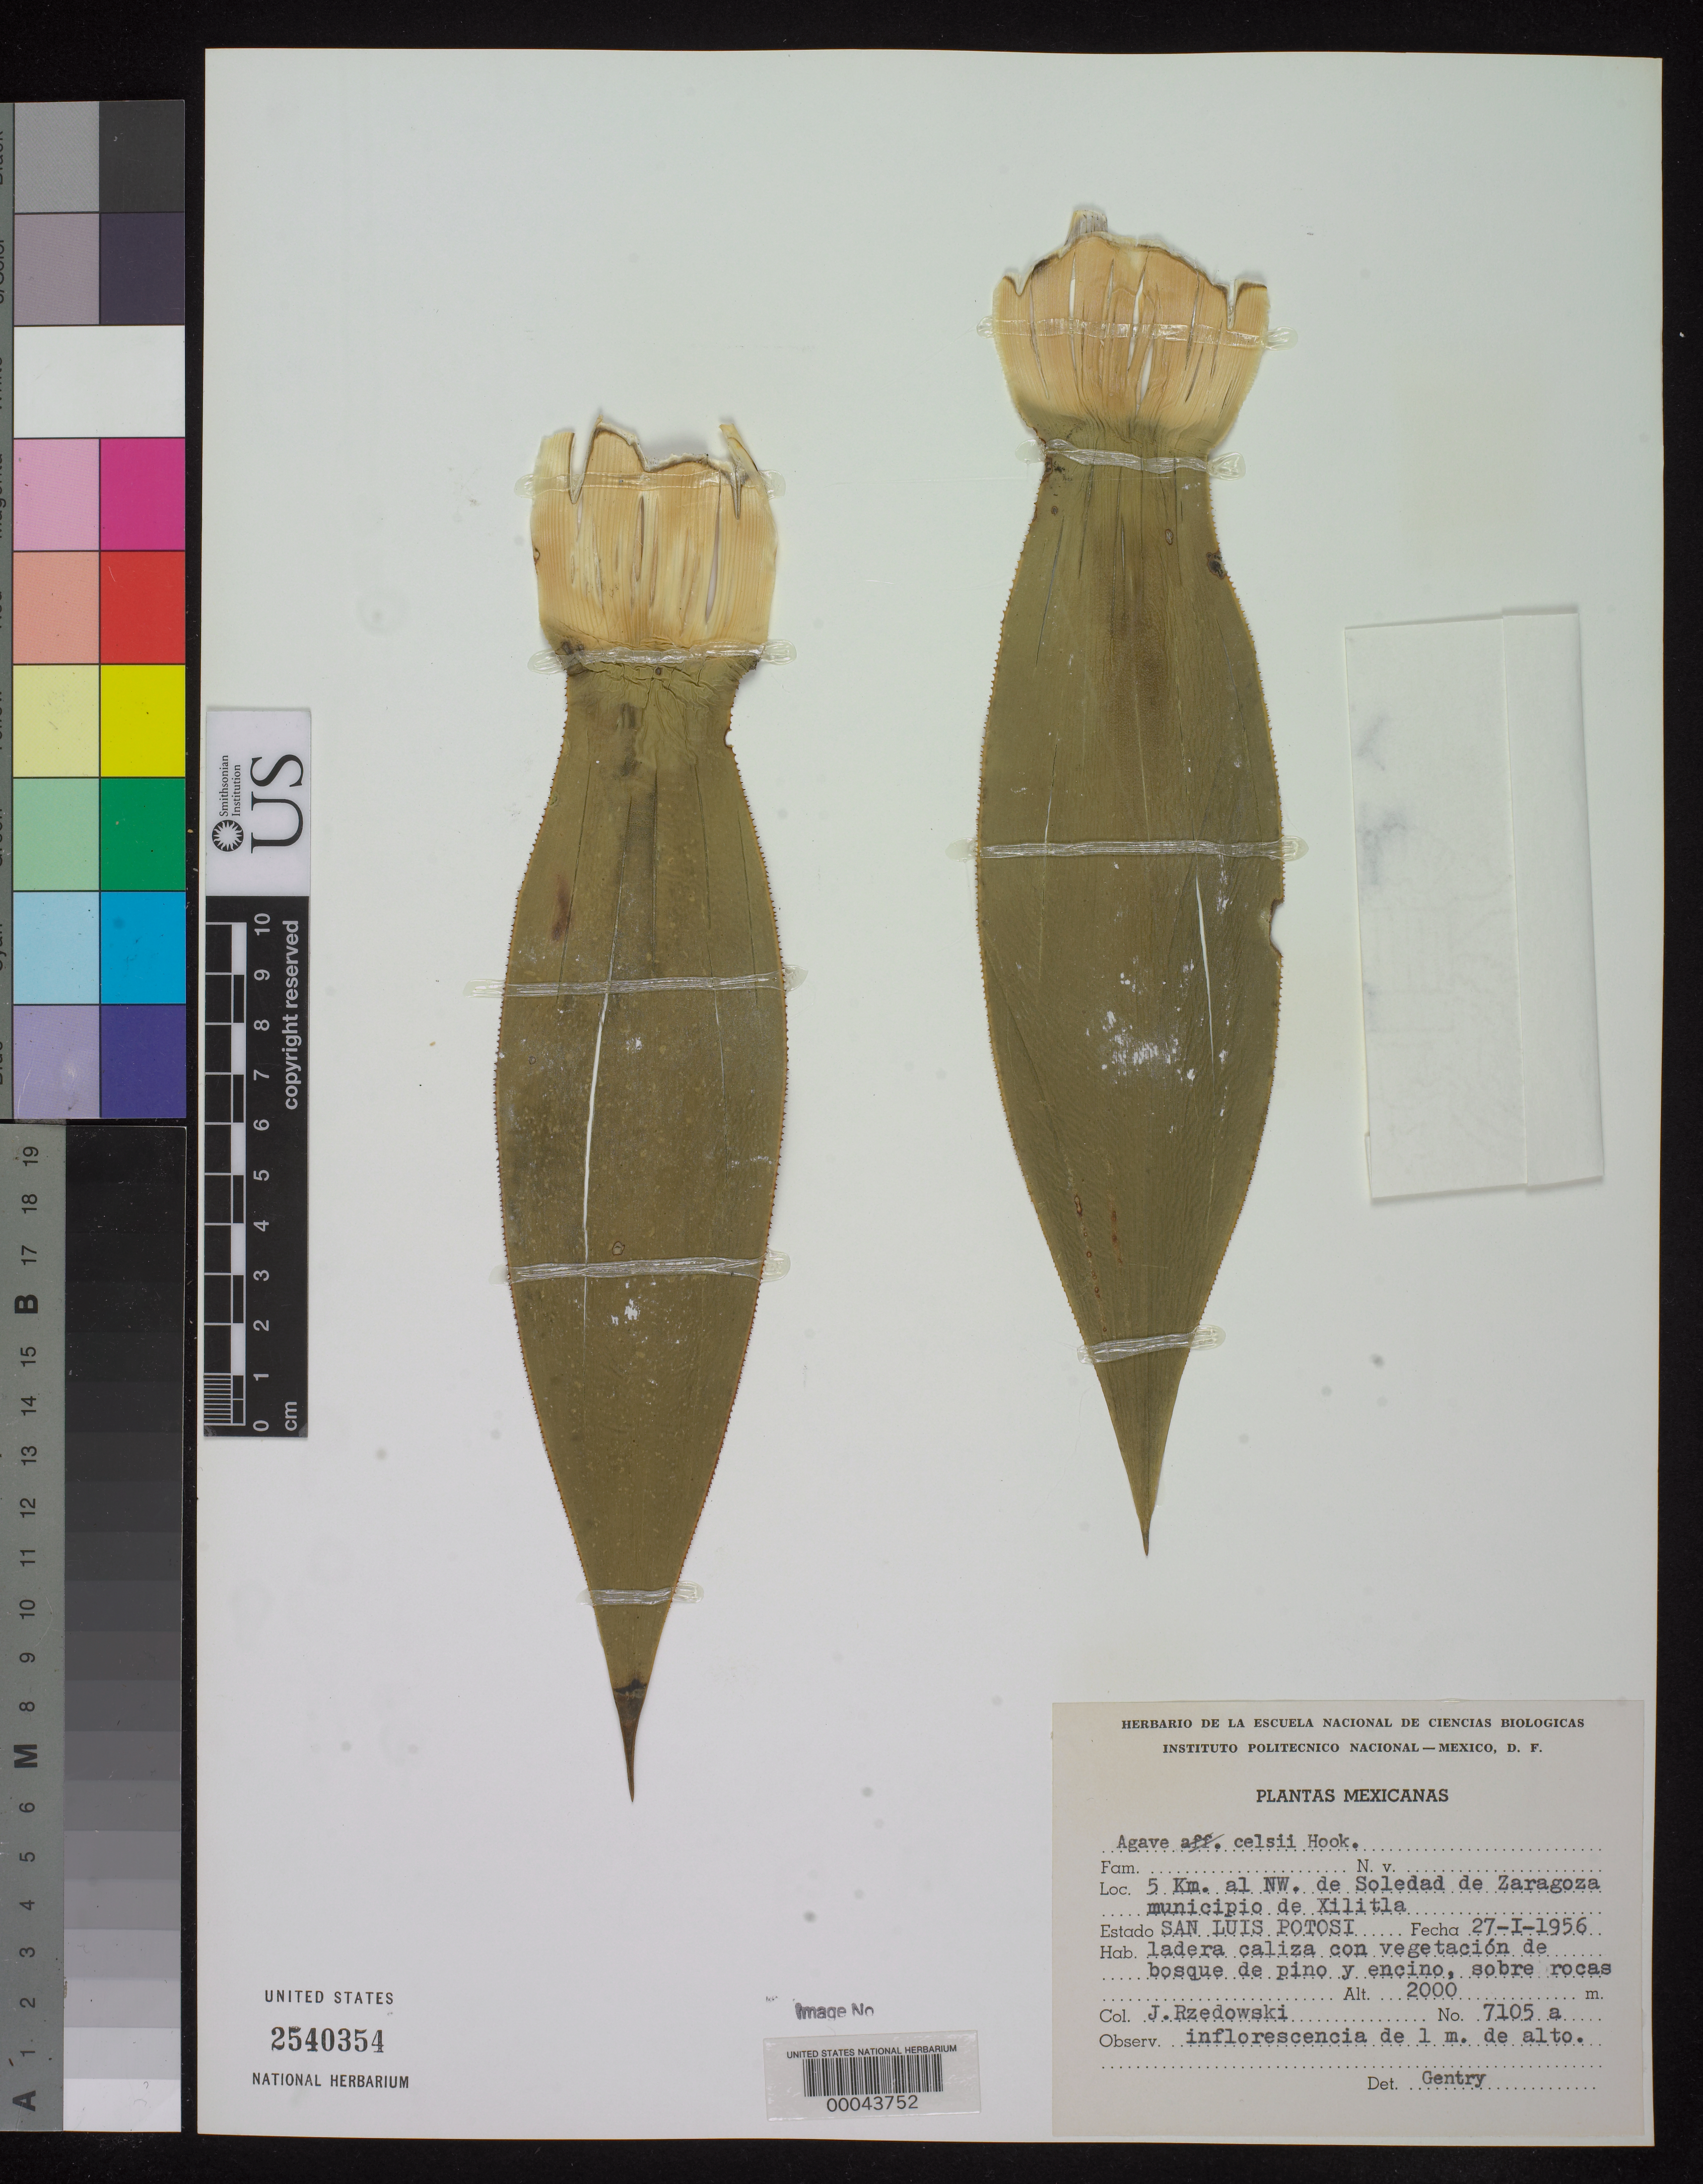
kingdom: Plantae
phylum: Tracheophyta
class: Liliopsida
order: Asparagales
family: Asparagaceae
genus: Agave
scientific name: Agave celsii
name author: Hook.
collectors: J. Rzedowski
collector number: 7105a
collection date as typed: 27 Jan 1956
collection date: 1956-01-27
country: Mexico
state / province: San Luis Potosí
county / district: Xilitla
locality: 5 km to the NW of the city of Zaragoza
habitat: Slopes w/vegetation of the pine & oak forests, over rocks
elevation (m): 2000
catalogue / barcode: US 2540354